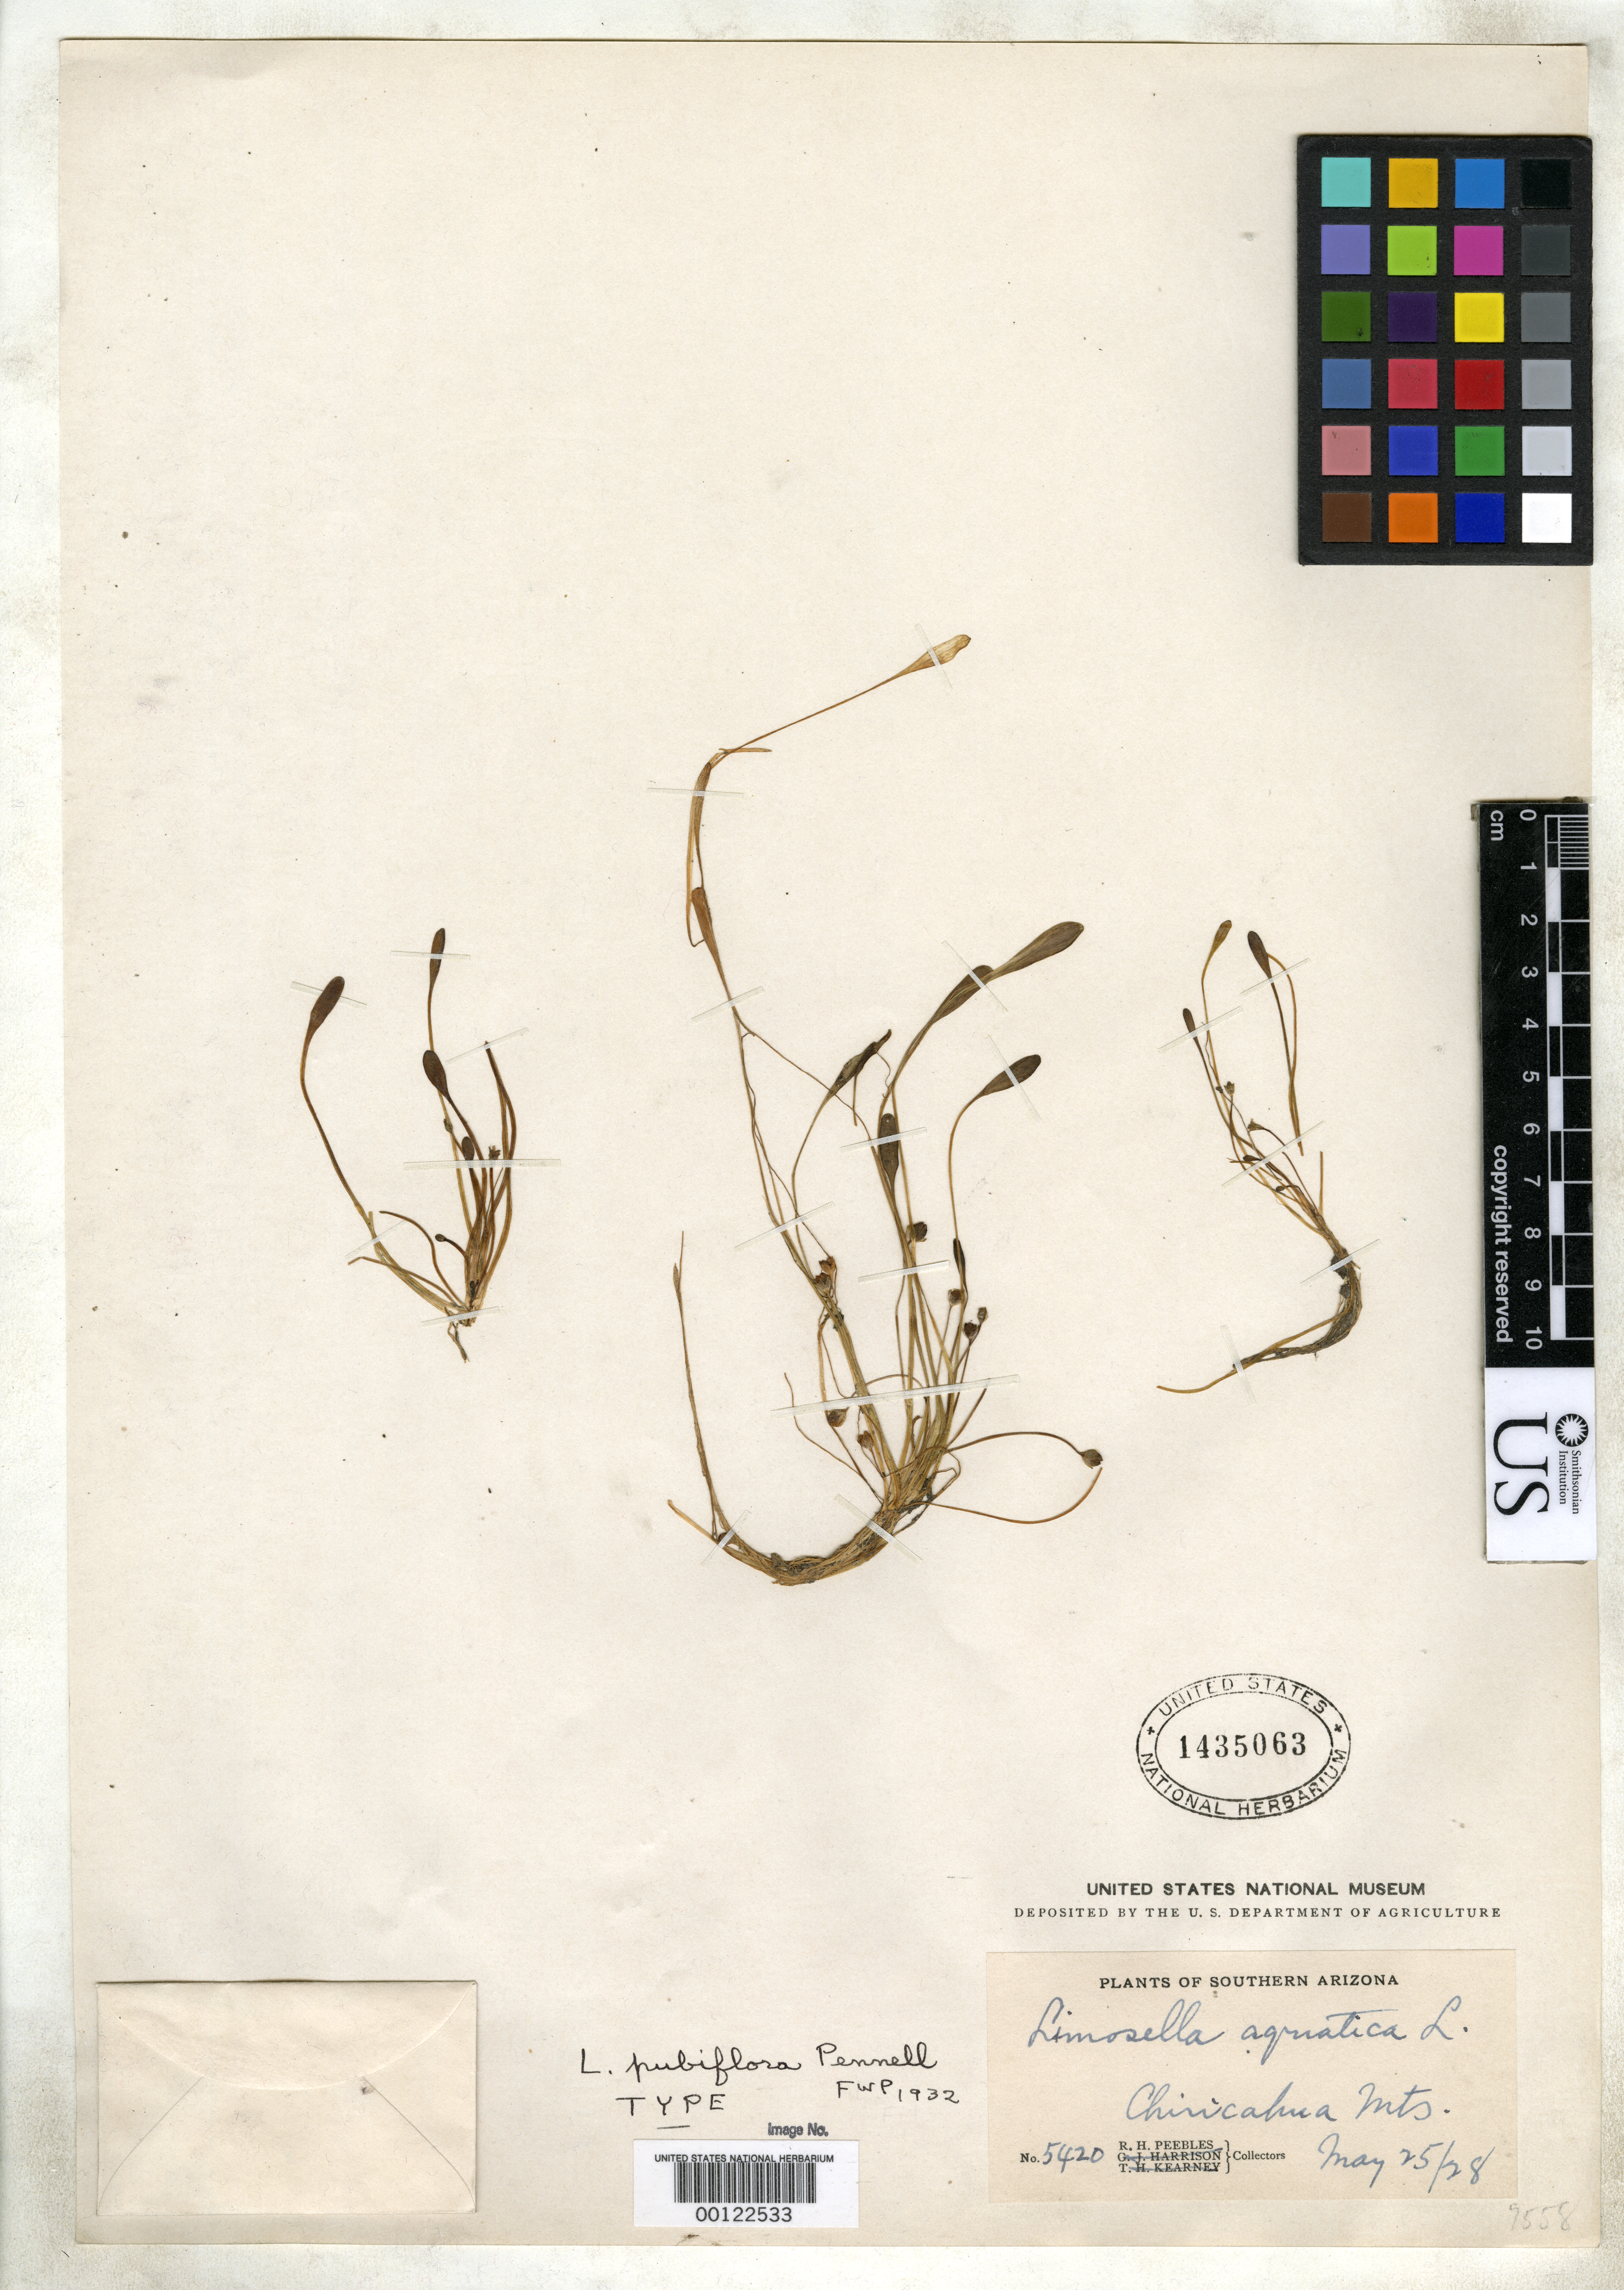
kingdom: Plantae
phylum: Tracheophyta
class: Magnoliopsida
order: Lamiales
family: Scrophulariaceae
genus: Limosella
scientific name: Limosella pubiflora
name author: Pennell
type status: Type Collection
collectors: R. H. Peebles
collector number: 5420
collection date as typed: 25 May 1928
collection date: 1928-05-25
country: United States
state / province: Arizona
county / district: Cochise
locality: Chiricahua Mts.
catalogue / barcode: US 1435063